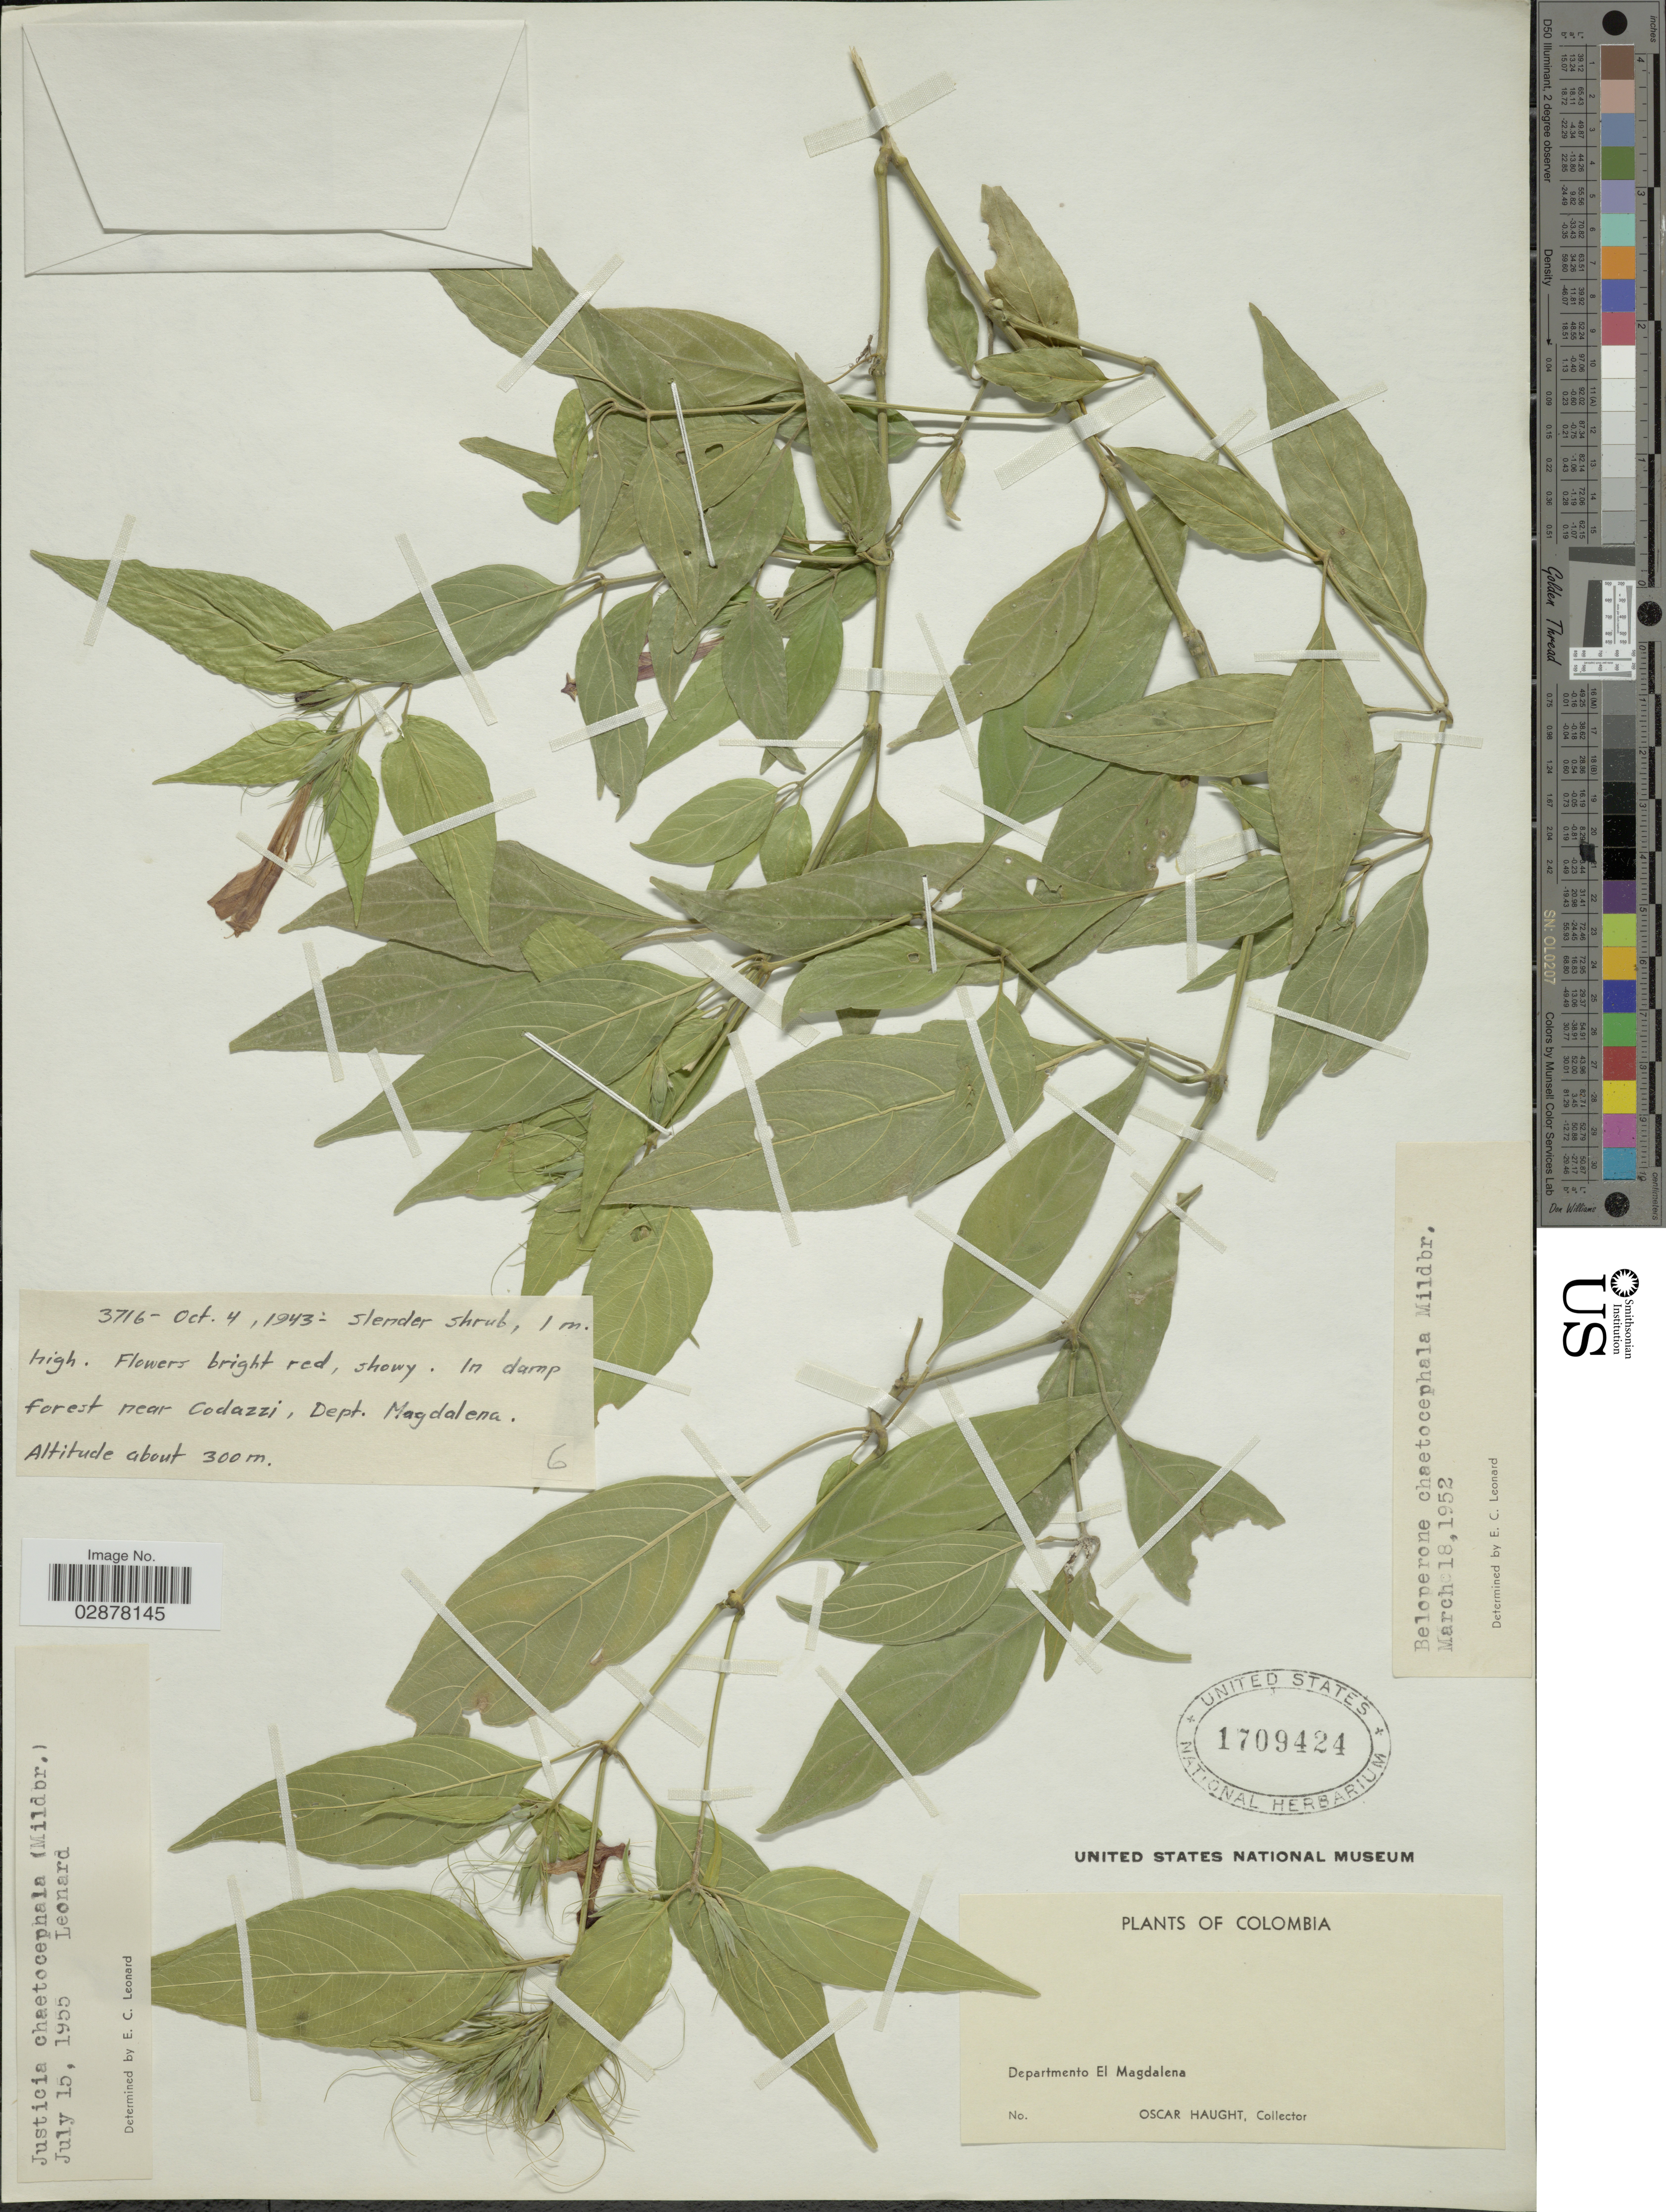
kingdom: Plantae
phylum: Tracheophyta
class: Magnoliopsida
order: Lamiales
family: Acanthaceae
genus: Justicia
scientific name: Justicia chaetocephala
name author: (Mildbr.) Leonard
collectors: O. Haught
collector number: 3716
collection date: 1943-10-04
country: Colombia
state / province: Magdalena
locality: In damp forest near Codazzi, Dept. Magdalena.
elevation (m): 300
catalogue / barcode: US 1709424